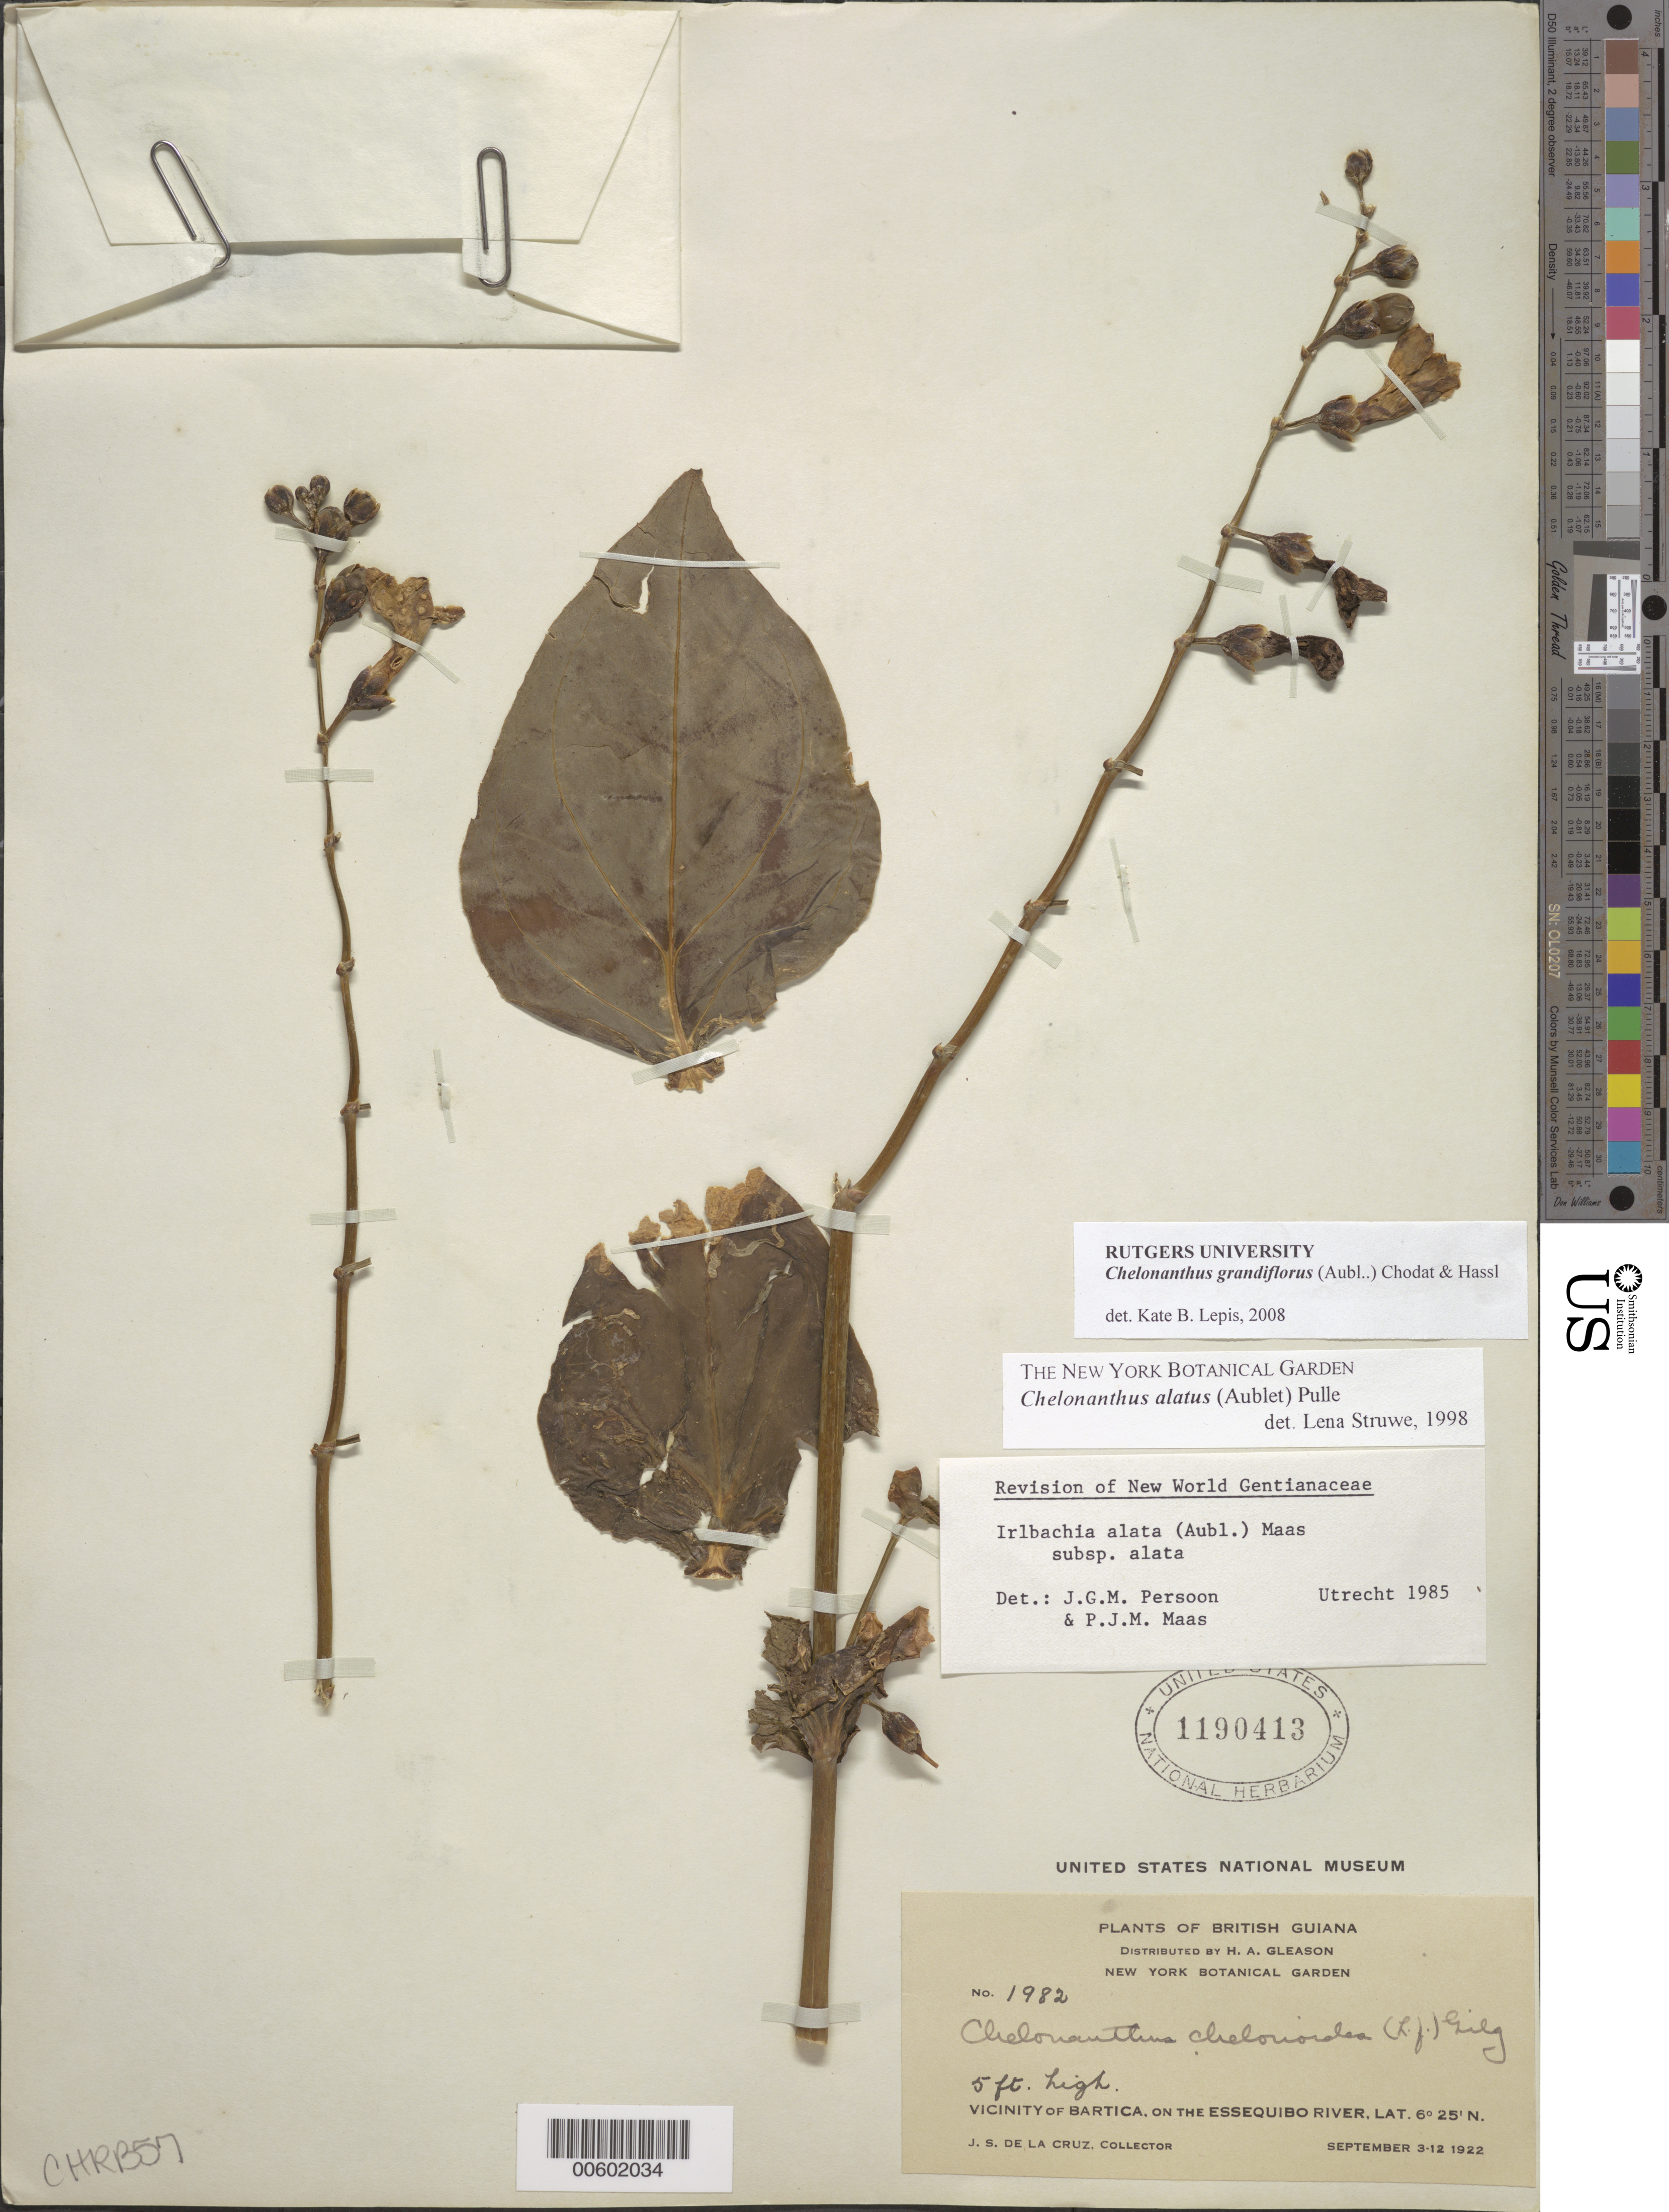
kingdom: Plantae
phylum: Tracheophyta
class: Magnoliopsida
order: Gentianales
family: Gentianaceae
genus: Chelonanthus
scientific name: Chelonanthus grandiflorus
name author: (Aubl.) Chodat & Hassl.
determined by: Lepis, Kate B.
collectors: J. S. de la Cruz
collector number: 1982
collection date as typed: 3-Sep-22 to 12-Sep-22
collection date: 1922-09-03/1922-09-12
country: Guyana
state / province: Cuyuni-Mazaruni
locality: Bartica, vic., on the Essequibo River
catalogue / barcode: US 1190413